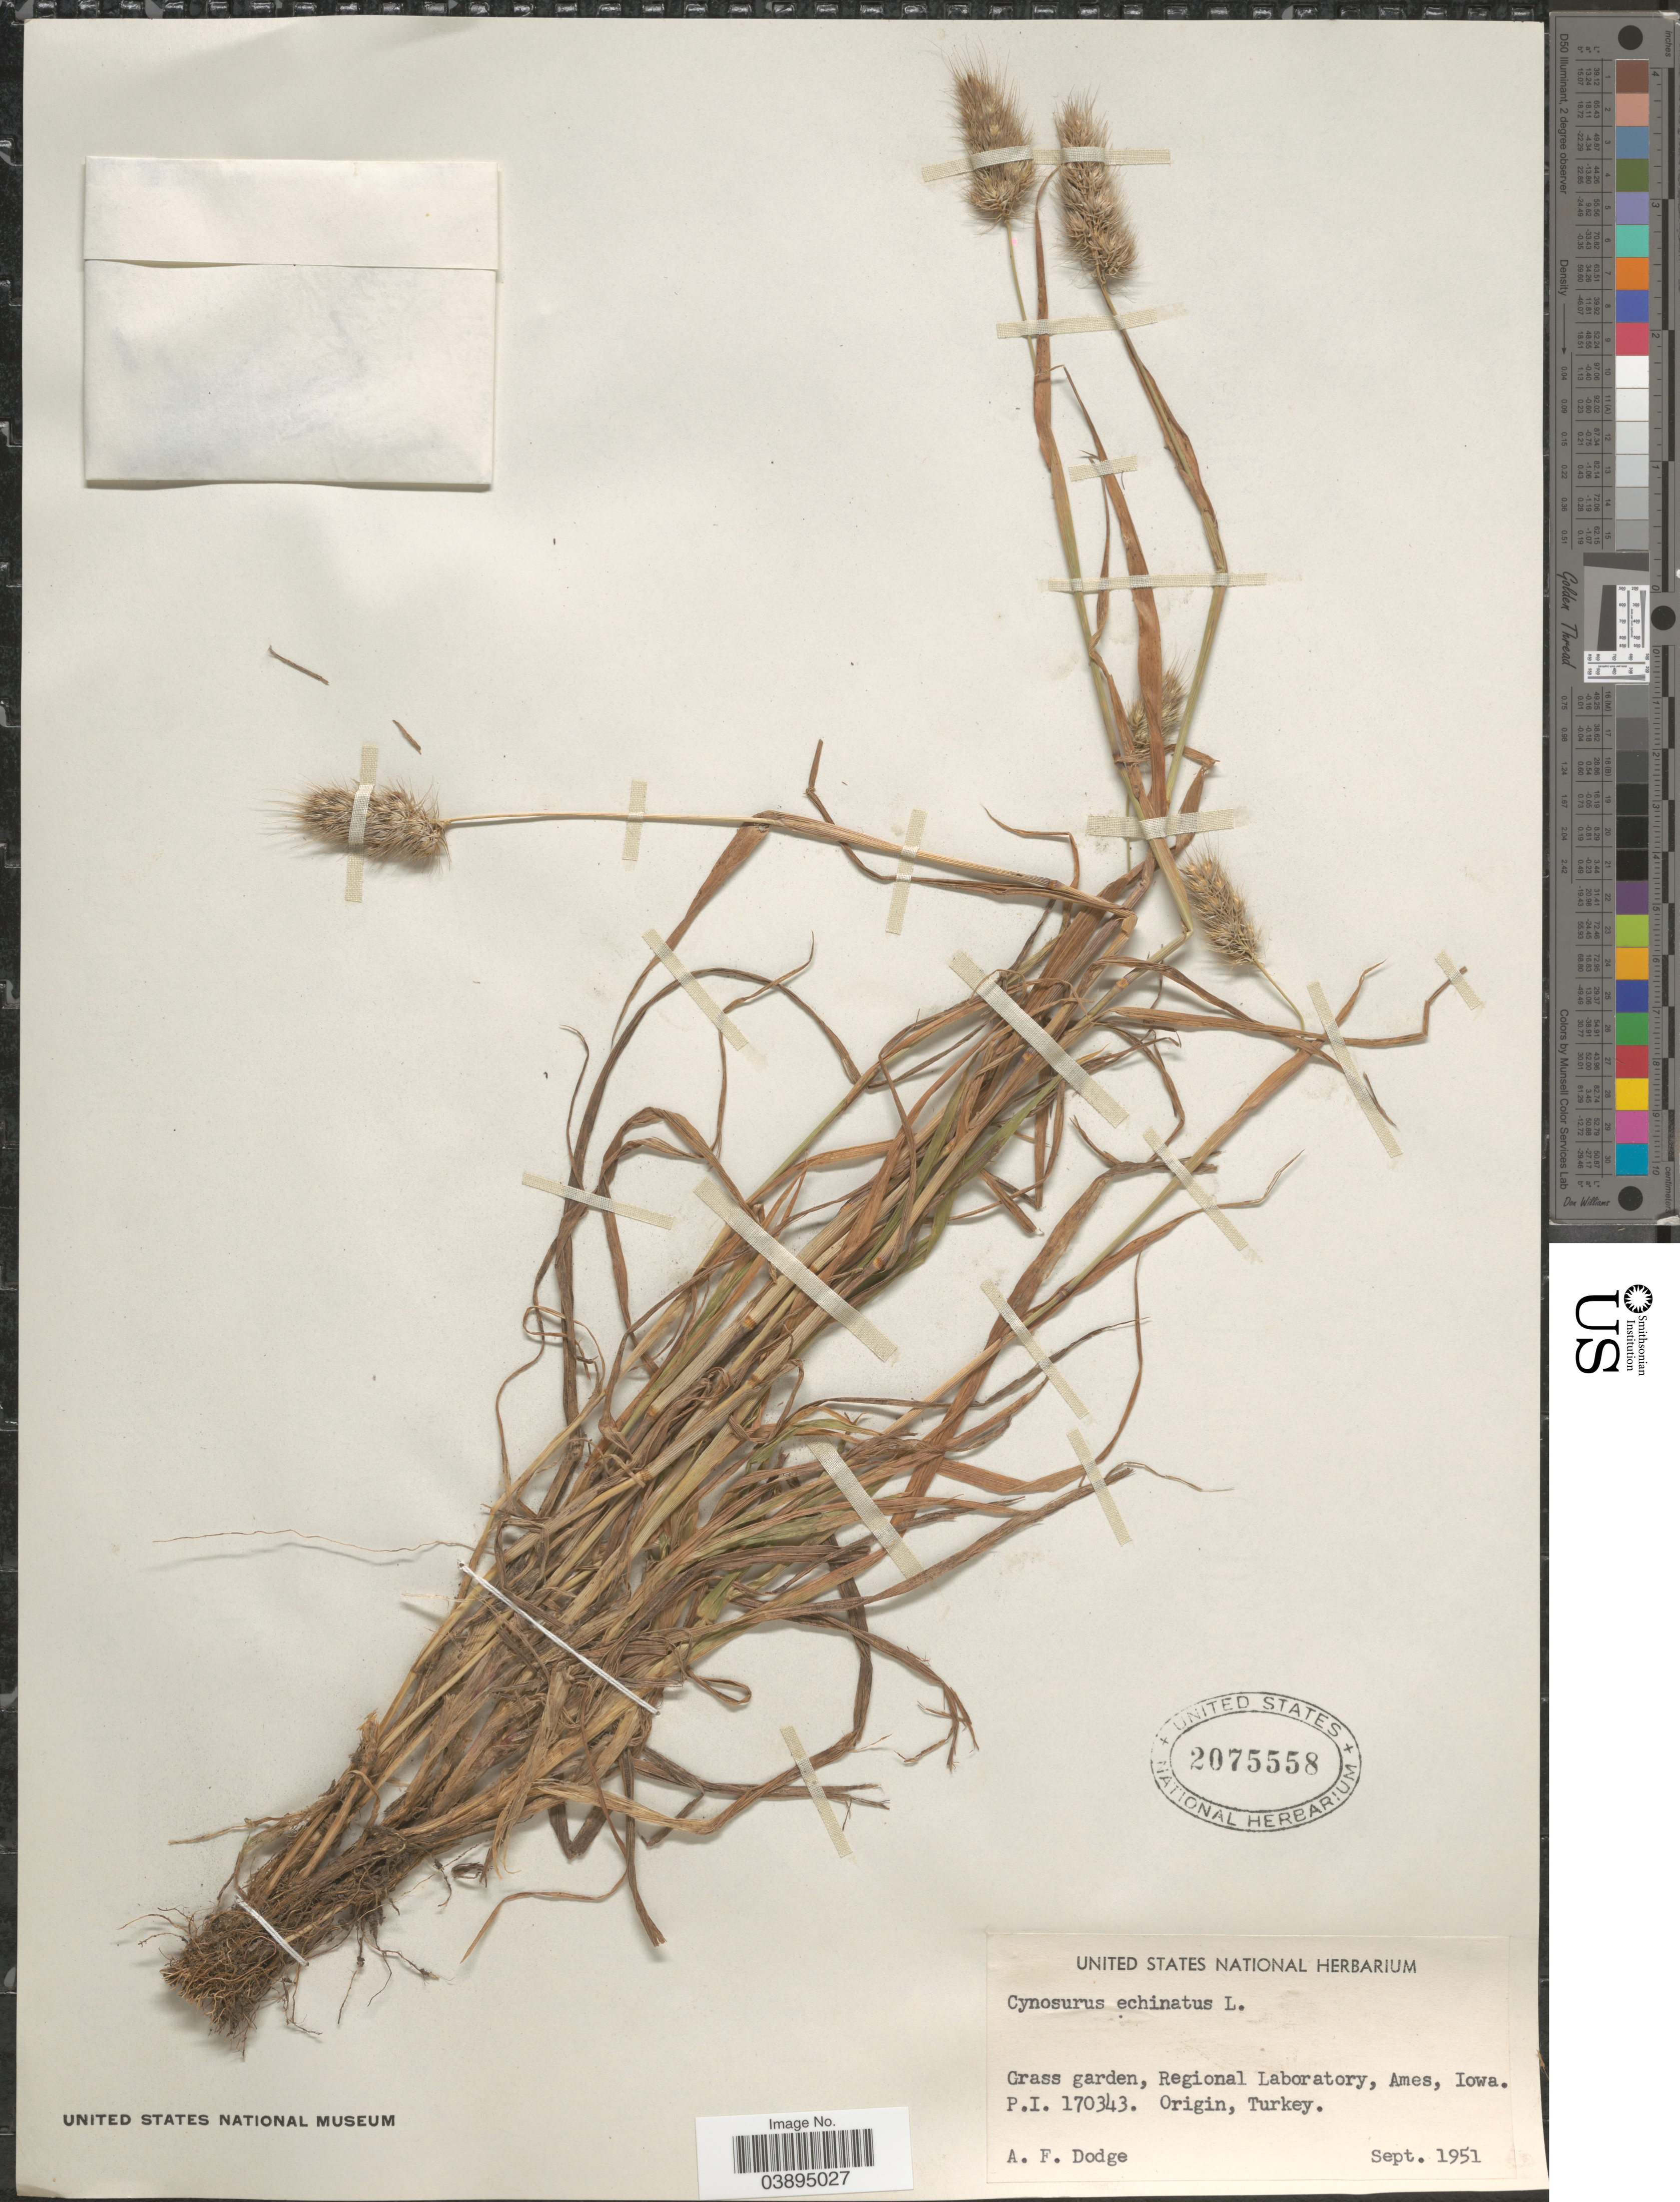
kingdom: Plantae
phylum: Tracheophyta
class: Liliopsida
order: Poales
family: Poaceae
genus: Cynosurus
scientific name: Cynosurus echinatus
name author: L.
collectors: A. Dodge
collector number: P. I. 170343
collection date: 1951-09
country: United States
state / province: Iowa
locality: Grass garden, Regional Laboratory, Ames.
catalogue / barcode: US 2075558